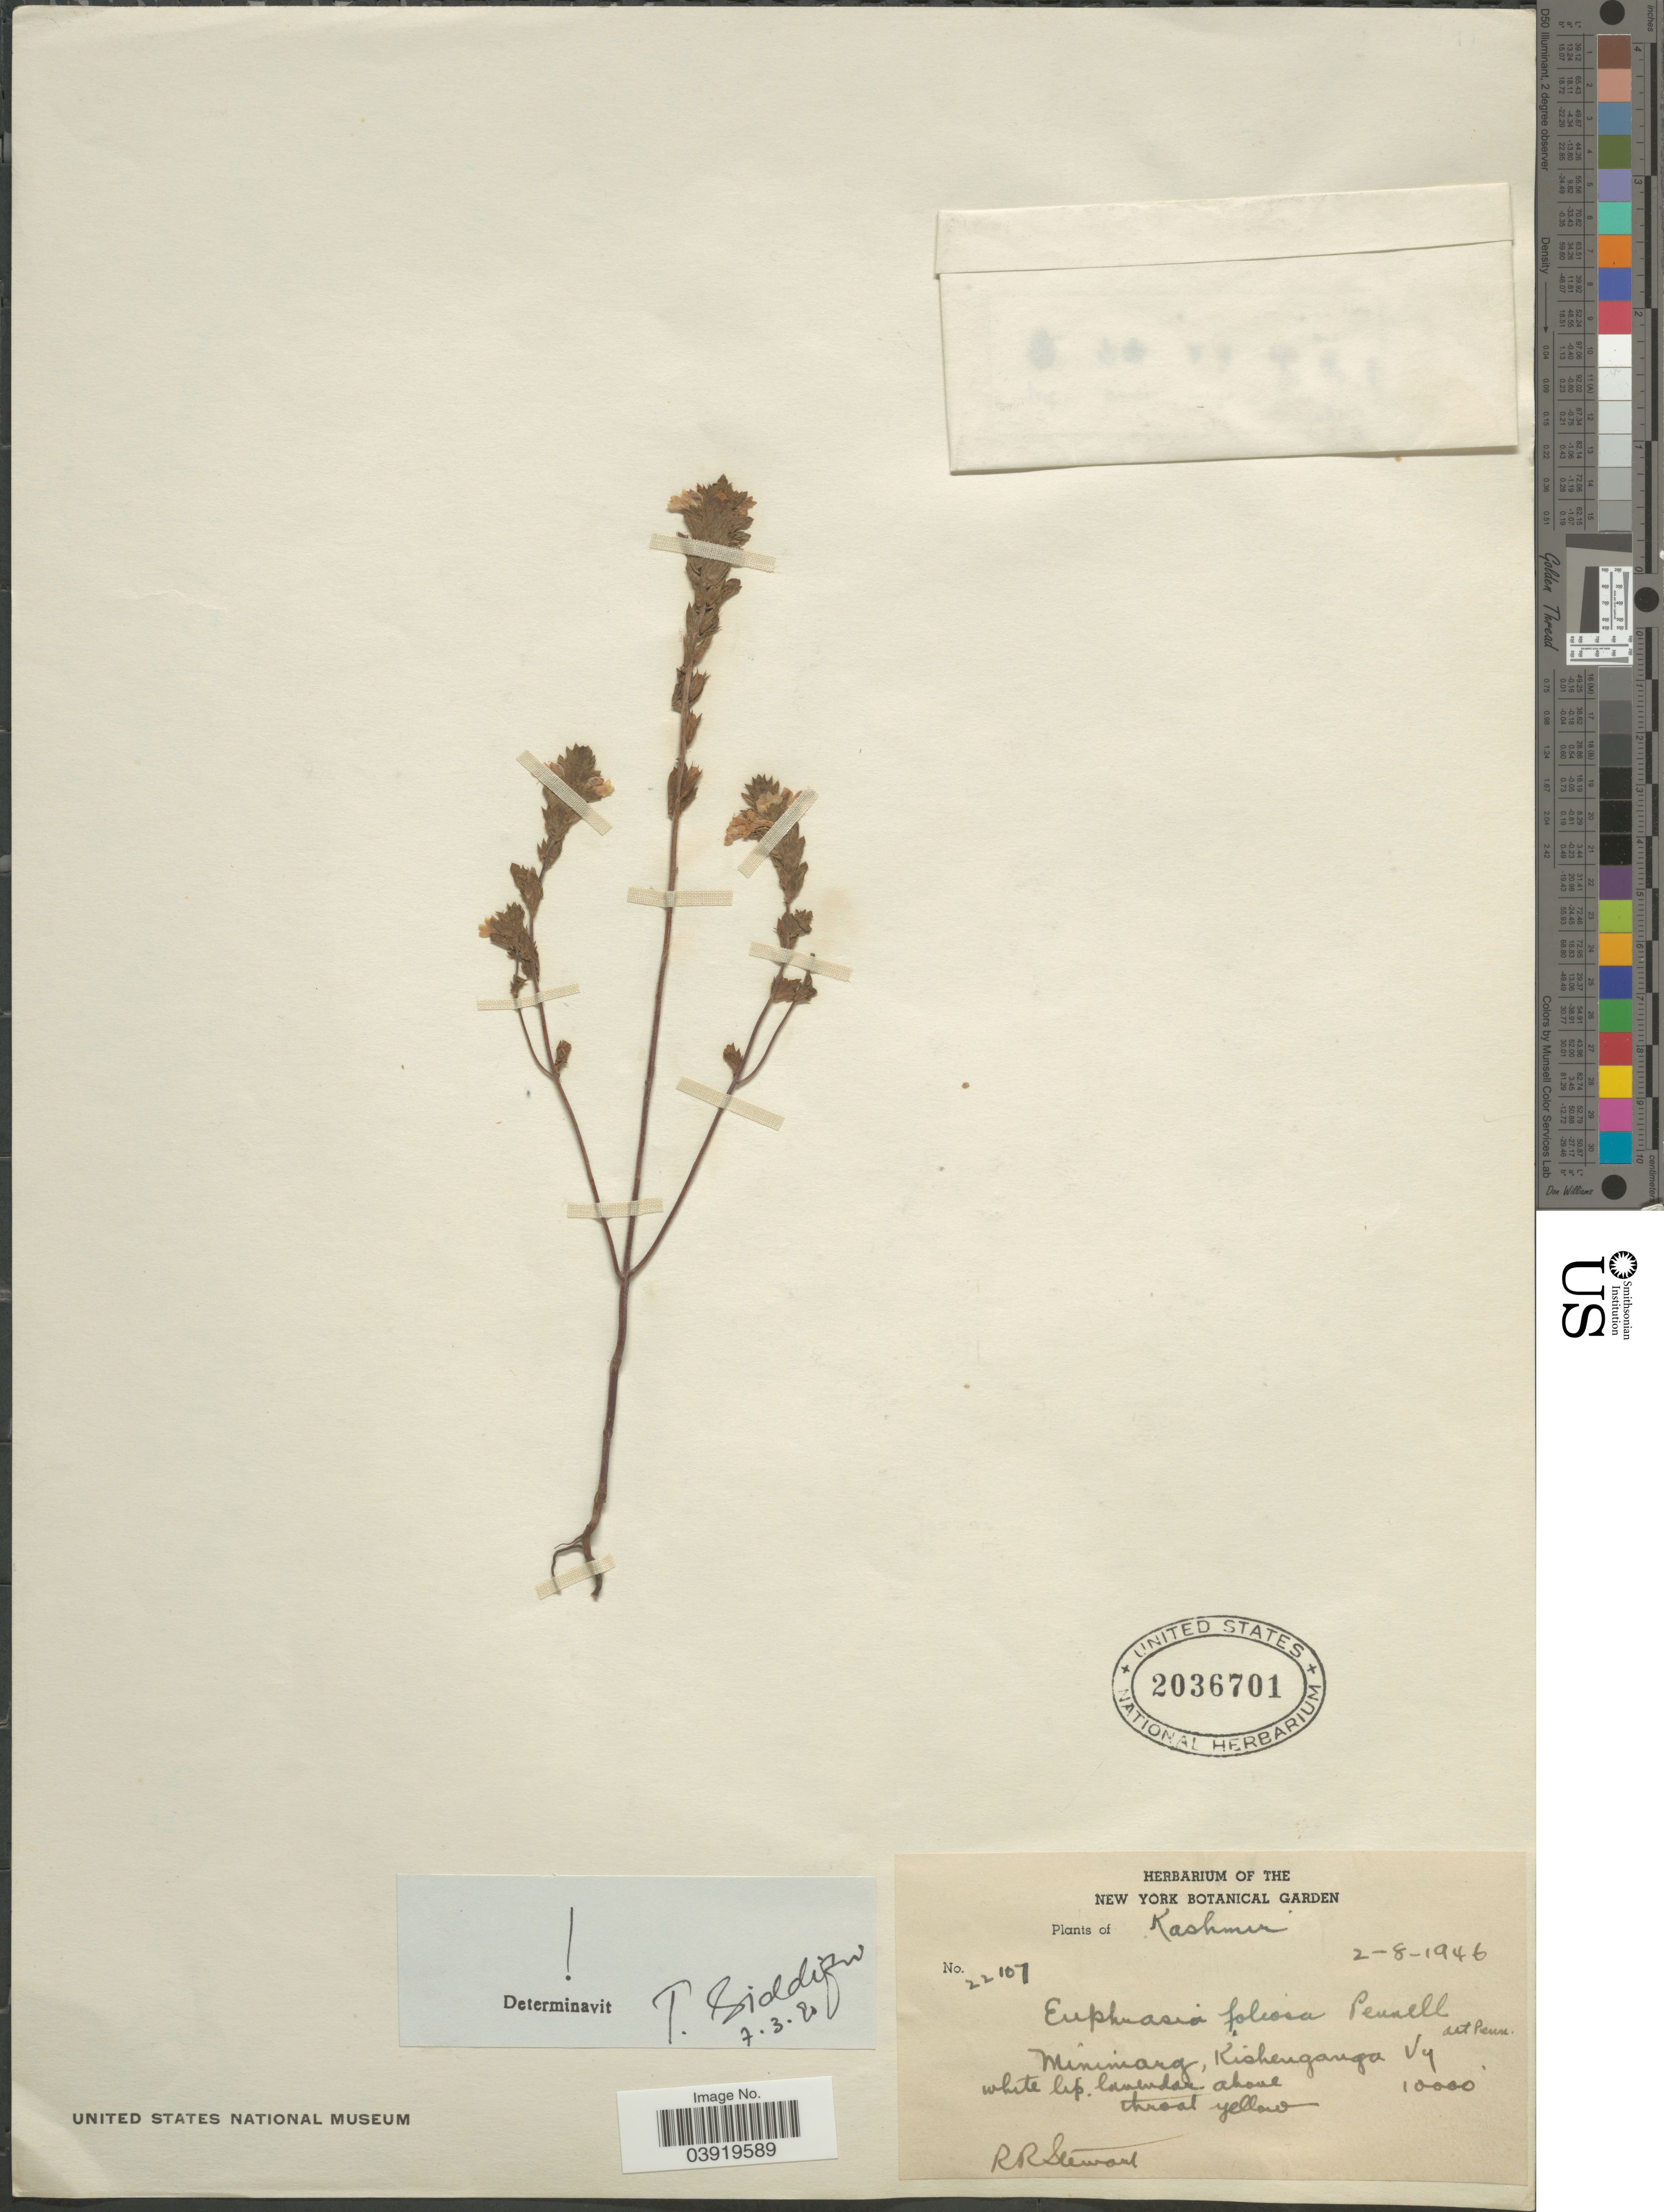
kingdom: Plantae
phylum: Tracheophyta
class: Magnoliopsida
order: Lamiales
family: Orobanchaceae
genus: Euphrasia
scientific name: Euphrasia foliosa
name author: Pennell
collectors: R. Stewart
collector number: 22107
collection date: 1946-08-02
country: India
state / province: Jammu and Kashmir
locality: Kashmir. Minimarg, Kishenganga Vy.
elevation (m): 3048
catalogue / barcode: US 2036701